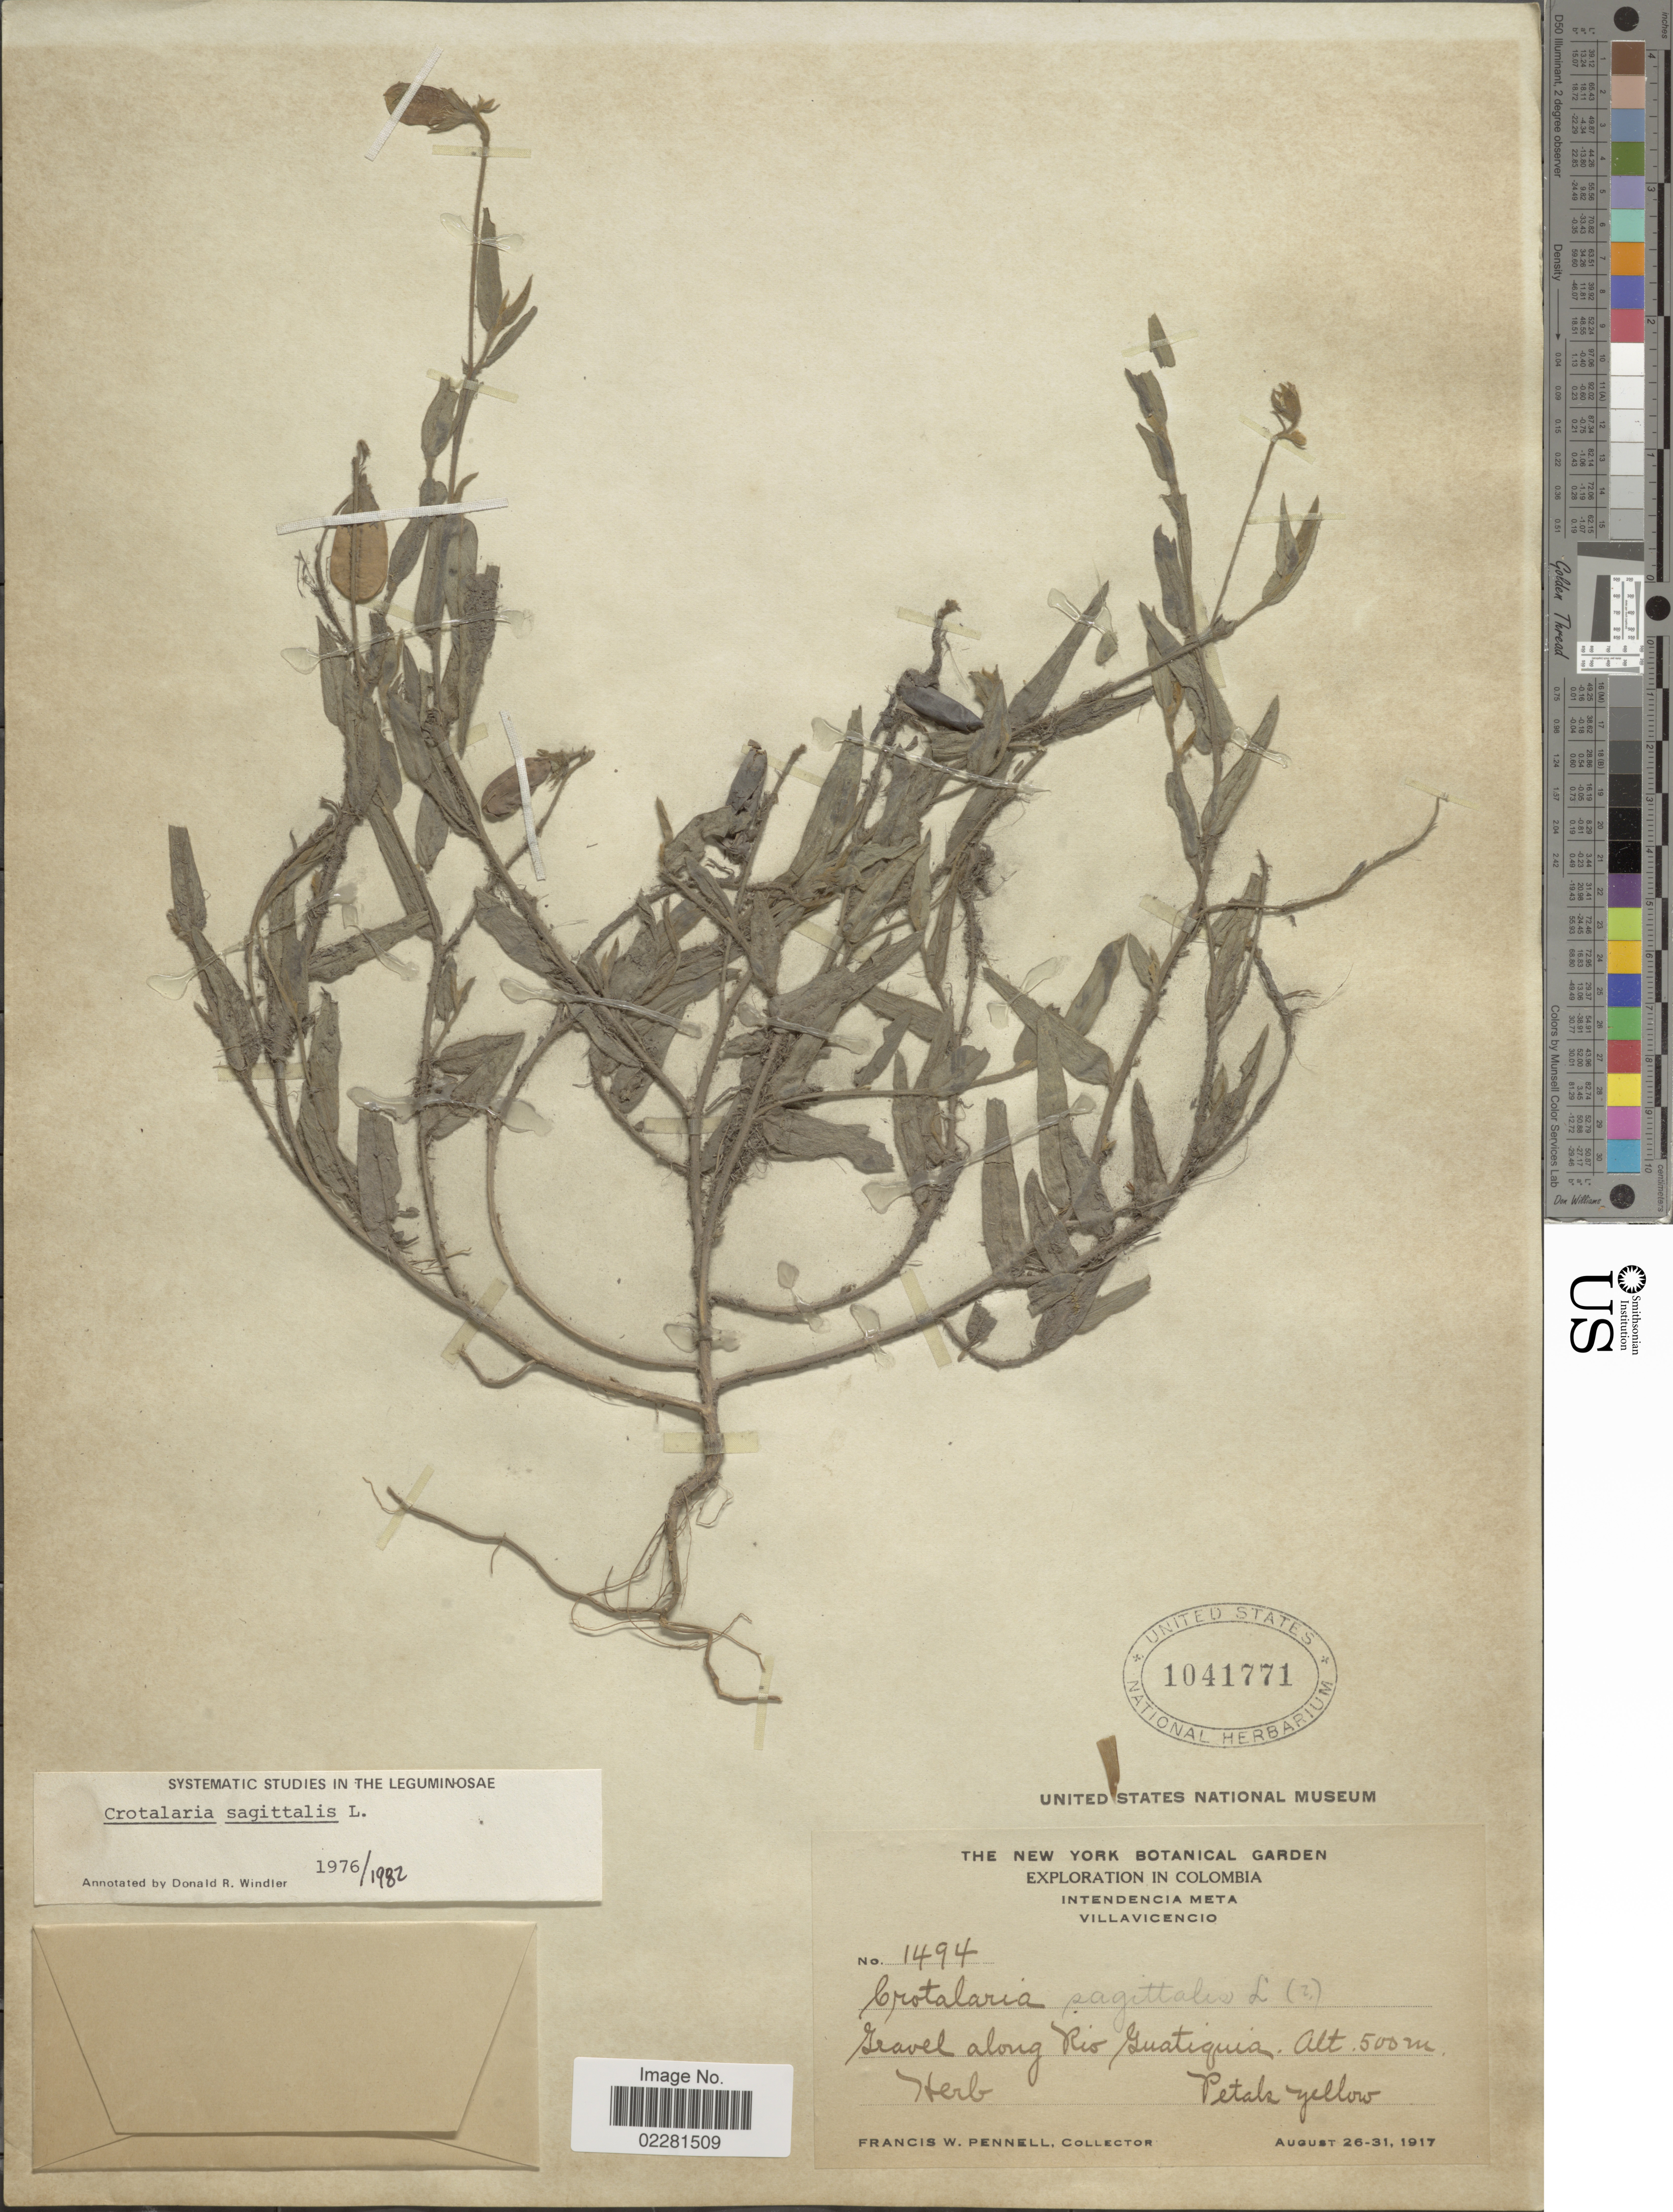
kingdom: Plantae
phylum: Tracheophyta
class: Magnoliopsida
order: Fabales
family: Fabaceae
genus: Crotalaria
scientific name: Crotalaria sagittalis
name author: L.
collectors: F. W. Pennell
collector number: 1494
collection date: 1917-08-26/1917-08-31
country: Colombia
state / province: Meta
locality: Villavicencio, along Rio Guatiquia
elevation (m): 500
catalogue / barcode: US 1041771